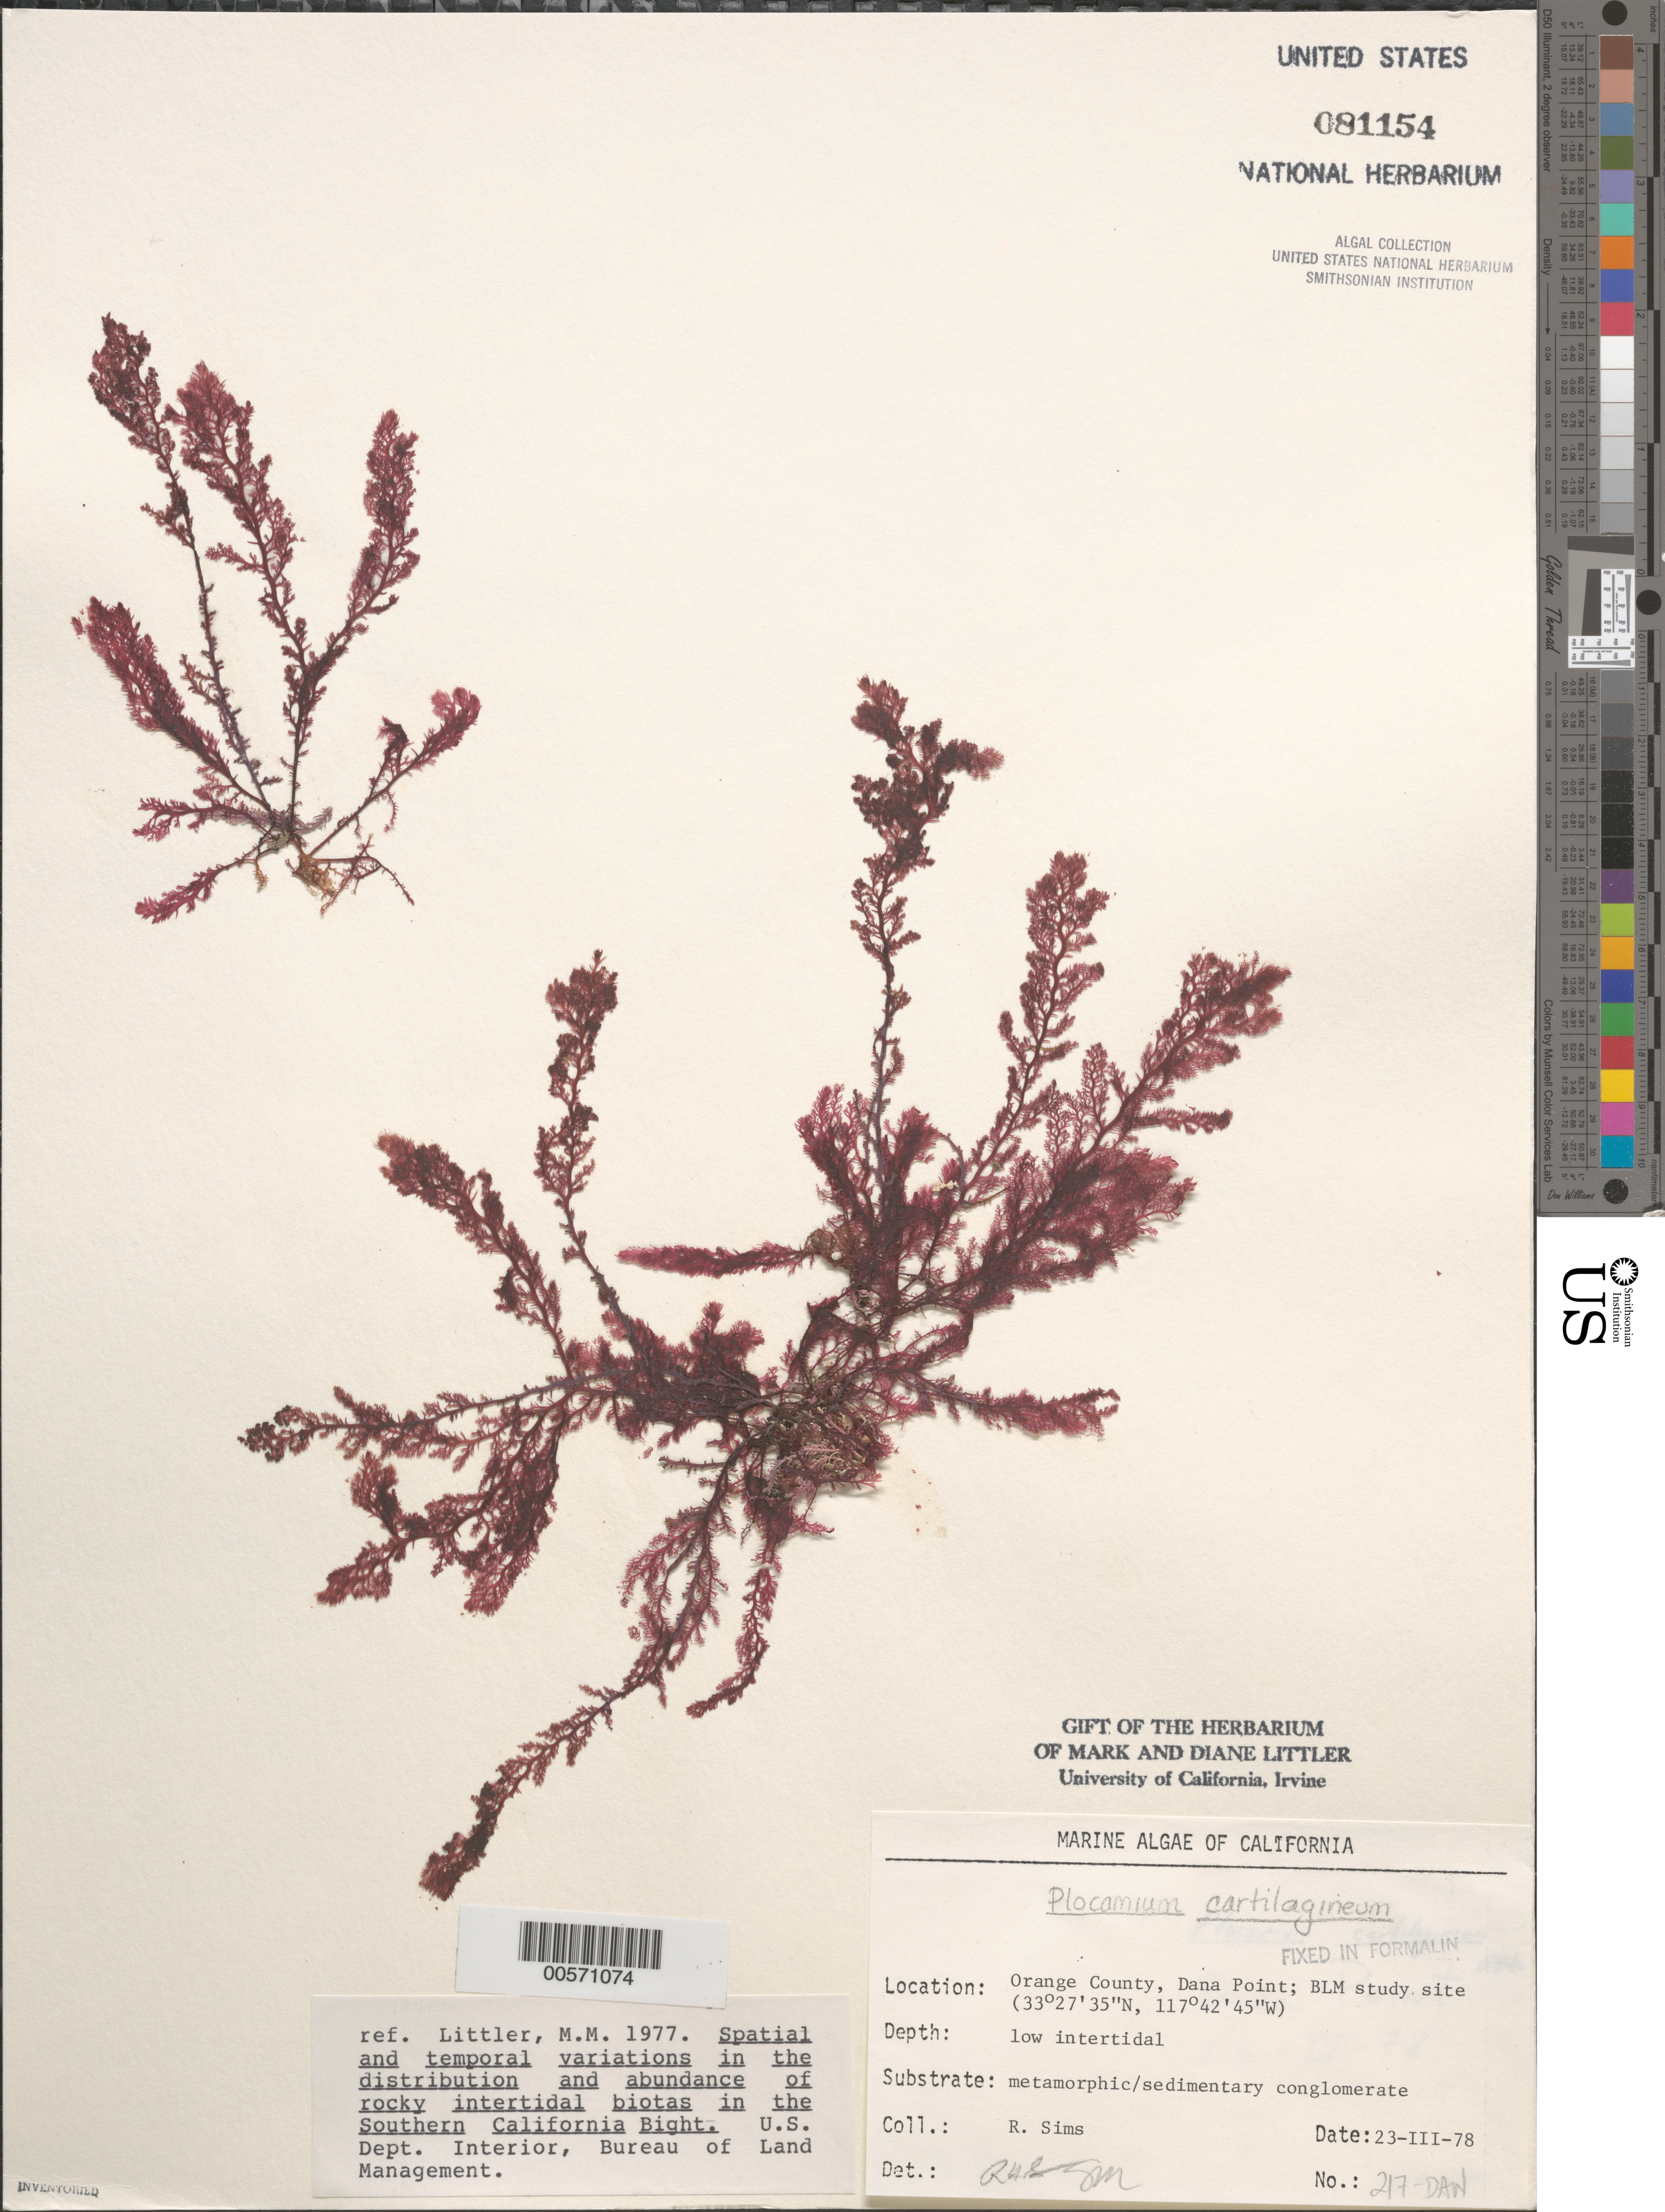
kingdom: Plantae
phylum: Rhodophyta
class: Florideophyceae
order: Plocamiales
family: Plocamiaceae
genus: Plocamium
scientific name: Plocamium cartilagineum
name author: (L.) P.S. Dixon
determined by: Sims, Robert H.; Murray, S. N.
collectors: R. H. Sims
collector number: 217-DAN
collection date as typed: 23 Mar 1978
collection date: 1978-03-23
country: United States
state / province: California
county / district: Orange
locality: Dana Point, 1 km north of marina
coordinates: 33 27'35"N, 117 42'45"W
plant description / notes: BLM-SOCALBIGHT Rocky Intertidal Survey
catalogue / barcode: US 81154